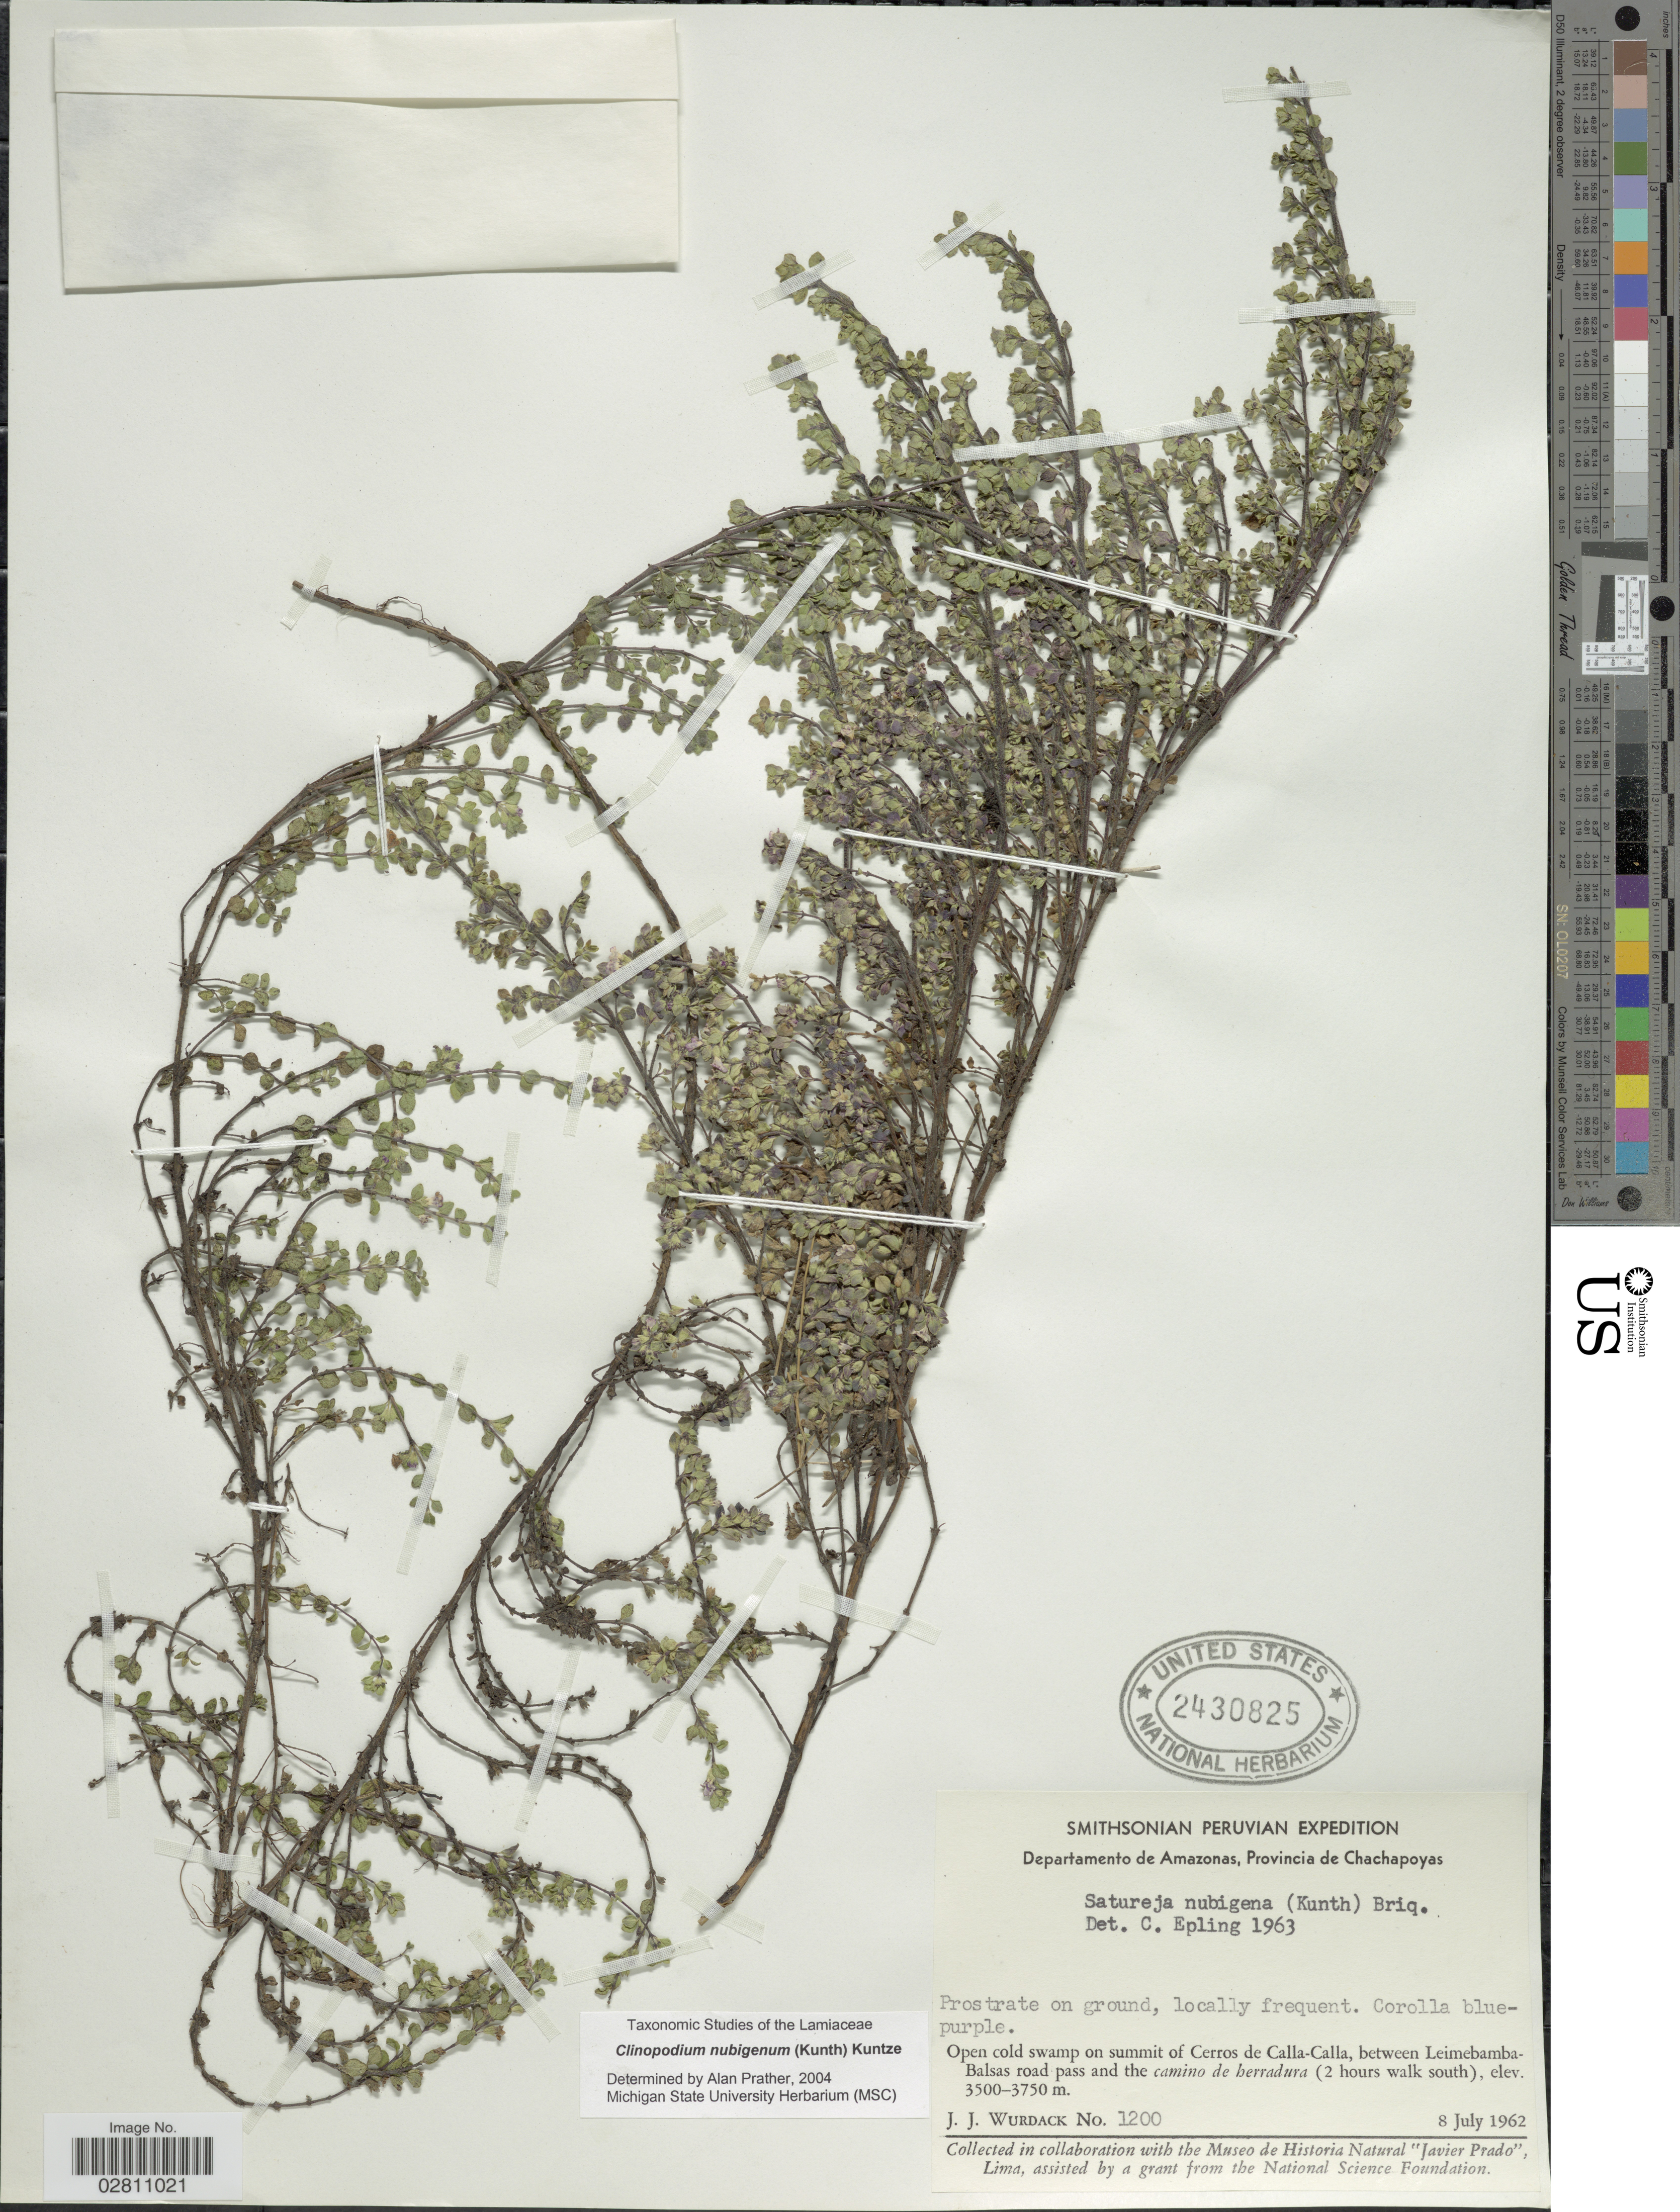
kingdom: Plantae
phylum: Tracheophyta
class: Magnoliopsida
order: Lamiales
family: Lamiaceae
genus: Clinopodium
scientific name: Clinopodium nubigenum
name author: (Kunth) Kuntze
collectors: J. J. Wurdack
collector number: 1200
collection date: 1962-07-08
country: Peru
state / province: Amazonas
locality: Departamento de Amazonas, Provincia de Chachapoyas, Open cold swamp on summit of Cerros de Calla-Calla, between Leimebamba-Balsas road pass and the camino de berradura (2 hours walk south).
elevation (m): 3500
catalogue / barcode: US 2430825